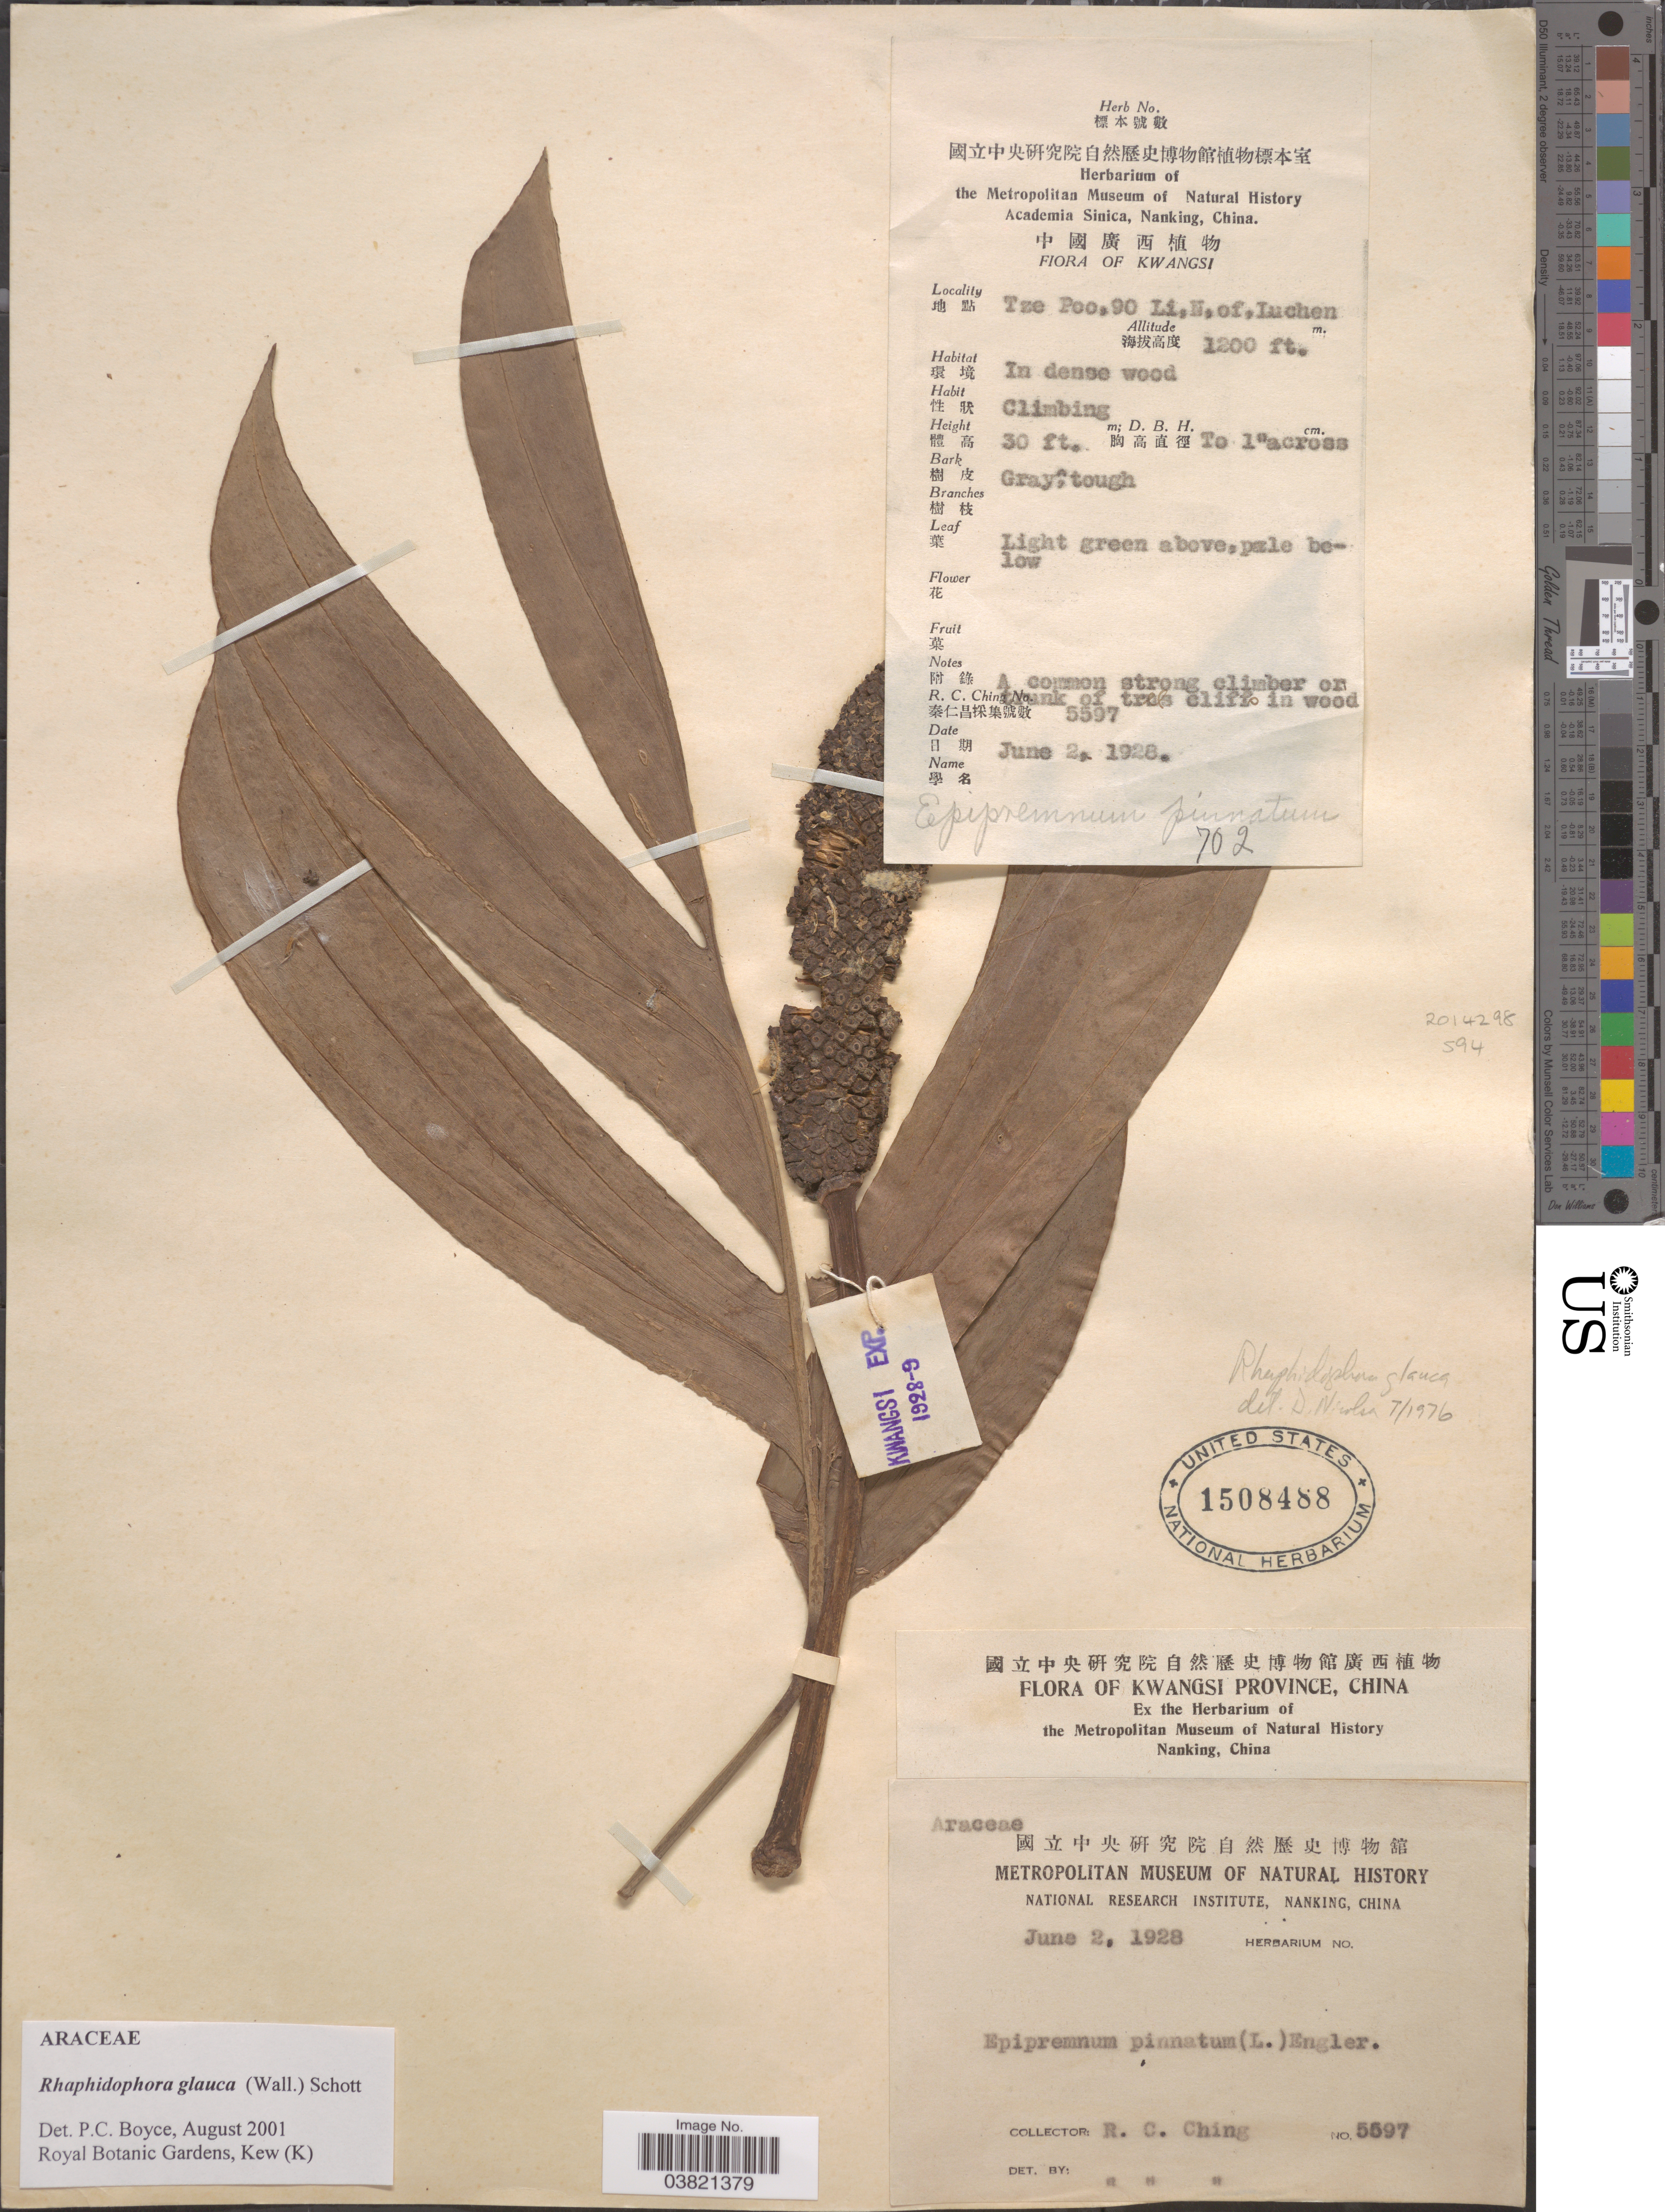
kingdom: Plantae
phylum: Tracheophyta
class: Liliopsida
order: Alismatales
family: Araceae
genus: Rhaphidophora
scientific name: Rhaphidophora glauca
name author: (Wall.) Schott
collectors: R. C. Ching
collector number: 5597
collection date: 1928-06-02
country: China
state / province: Guangxi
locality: Kwangsi Province. Tze Poo, 90 Li, N. of, Luchen.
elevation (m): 366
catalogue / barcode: US 1508488